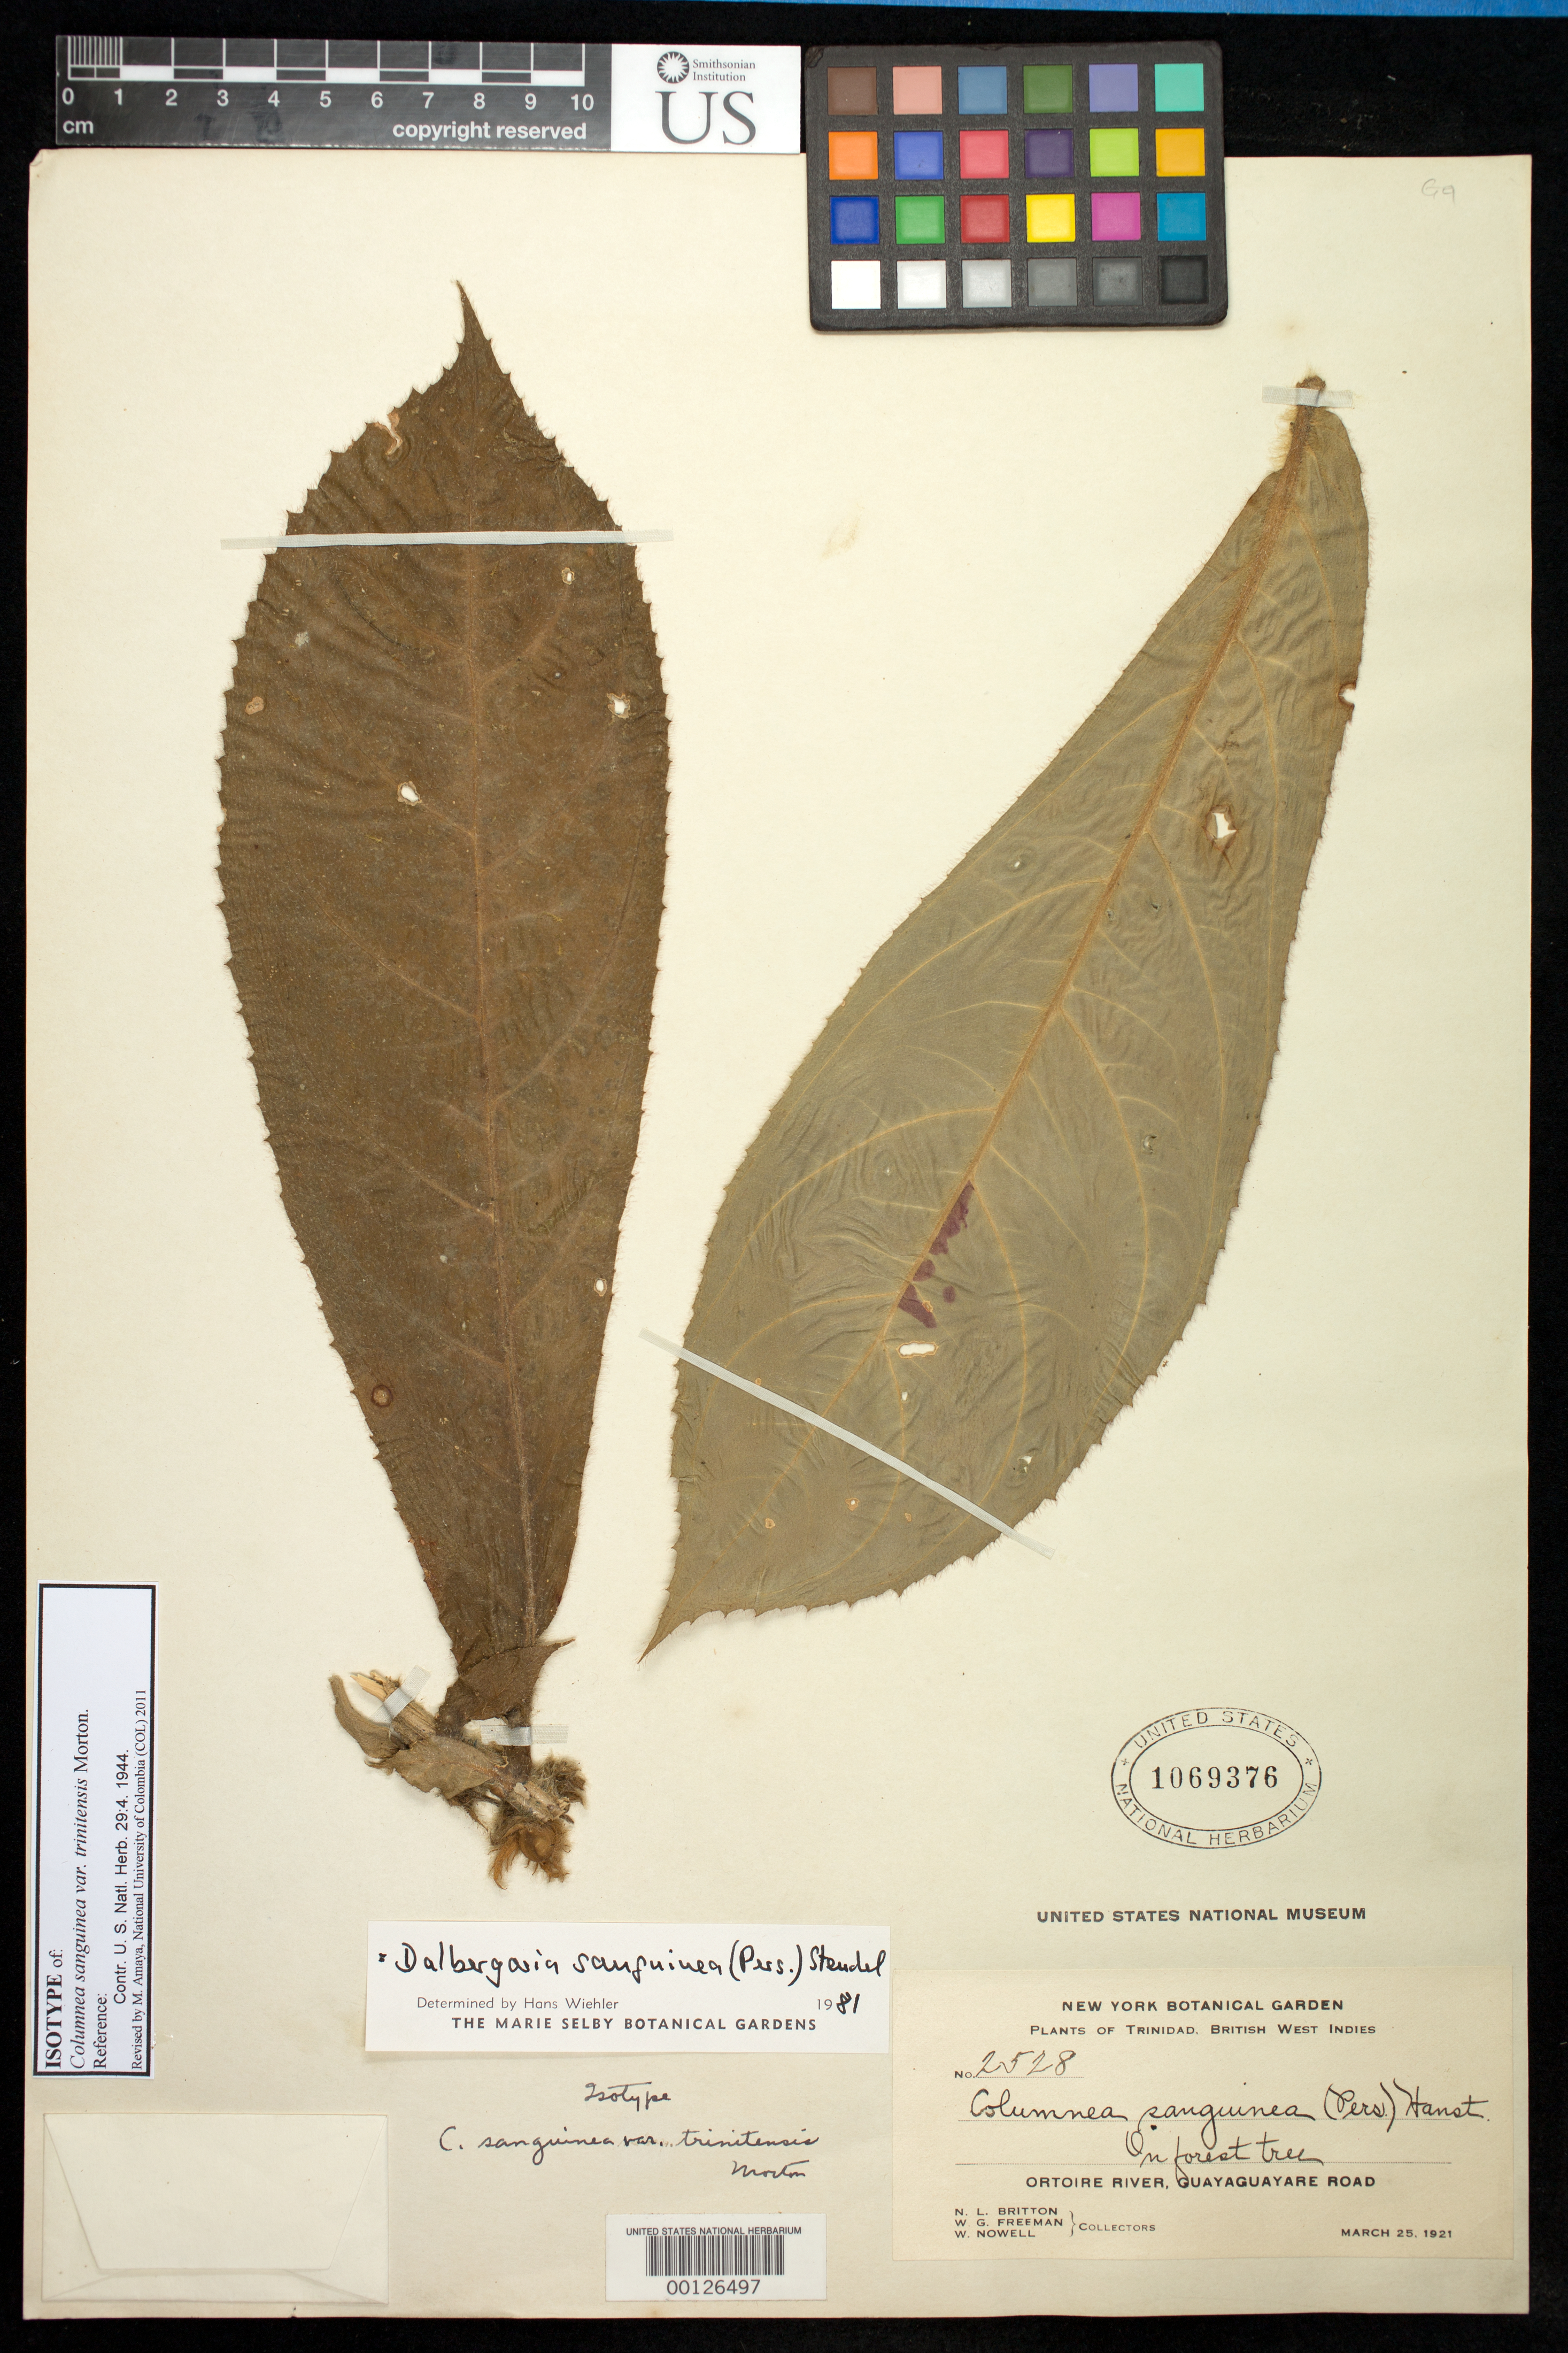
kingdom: Plantae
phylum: Tracheophyta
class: Magnoliopsida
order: Lamiales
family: Gesneriaceae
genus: Columnea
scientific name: Columnea sanguinea var. trinitensis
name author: C.V. Morton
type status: Isotype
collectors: N. Britton, W. Freeman & G. Nowell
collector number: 2528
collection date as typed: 25 Mar 1921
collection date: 1921-03-25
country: Trinidad and Tobago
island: Trinidad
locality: Guayaguayare Road, Ortoire River.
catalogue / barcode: US 1069376